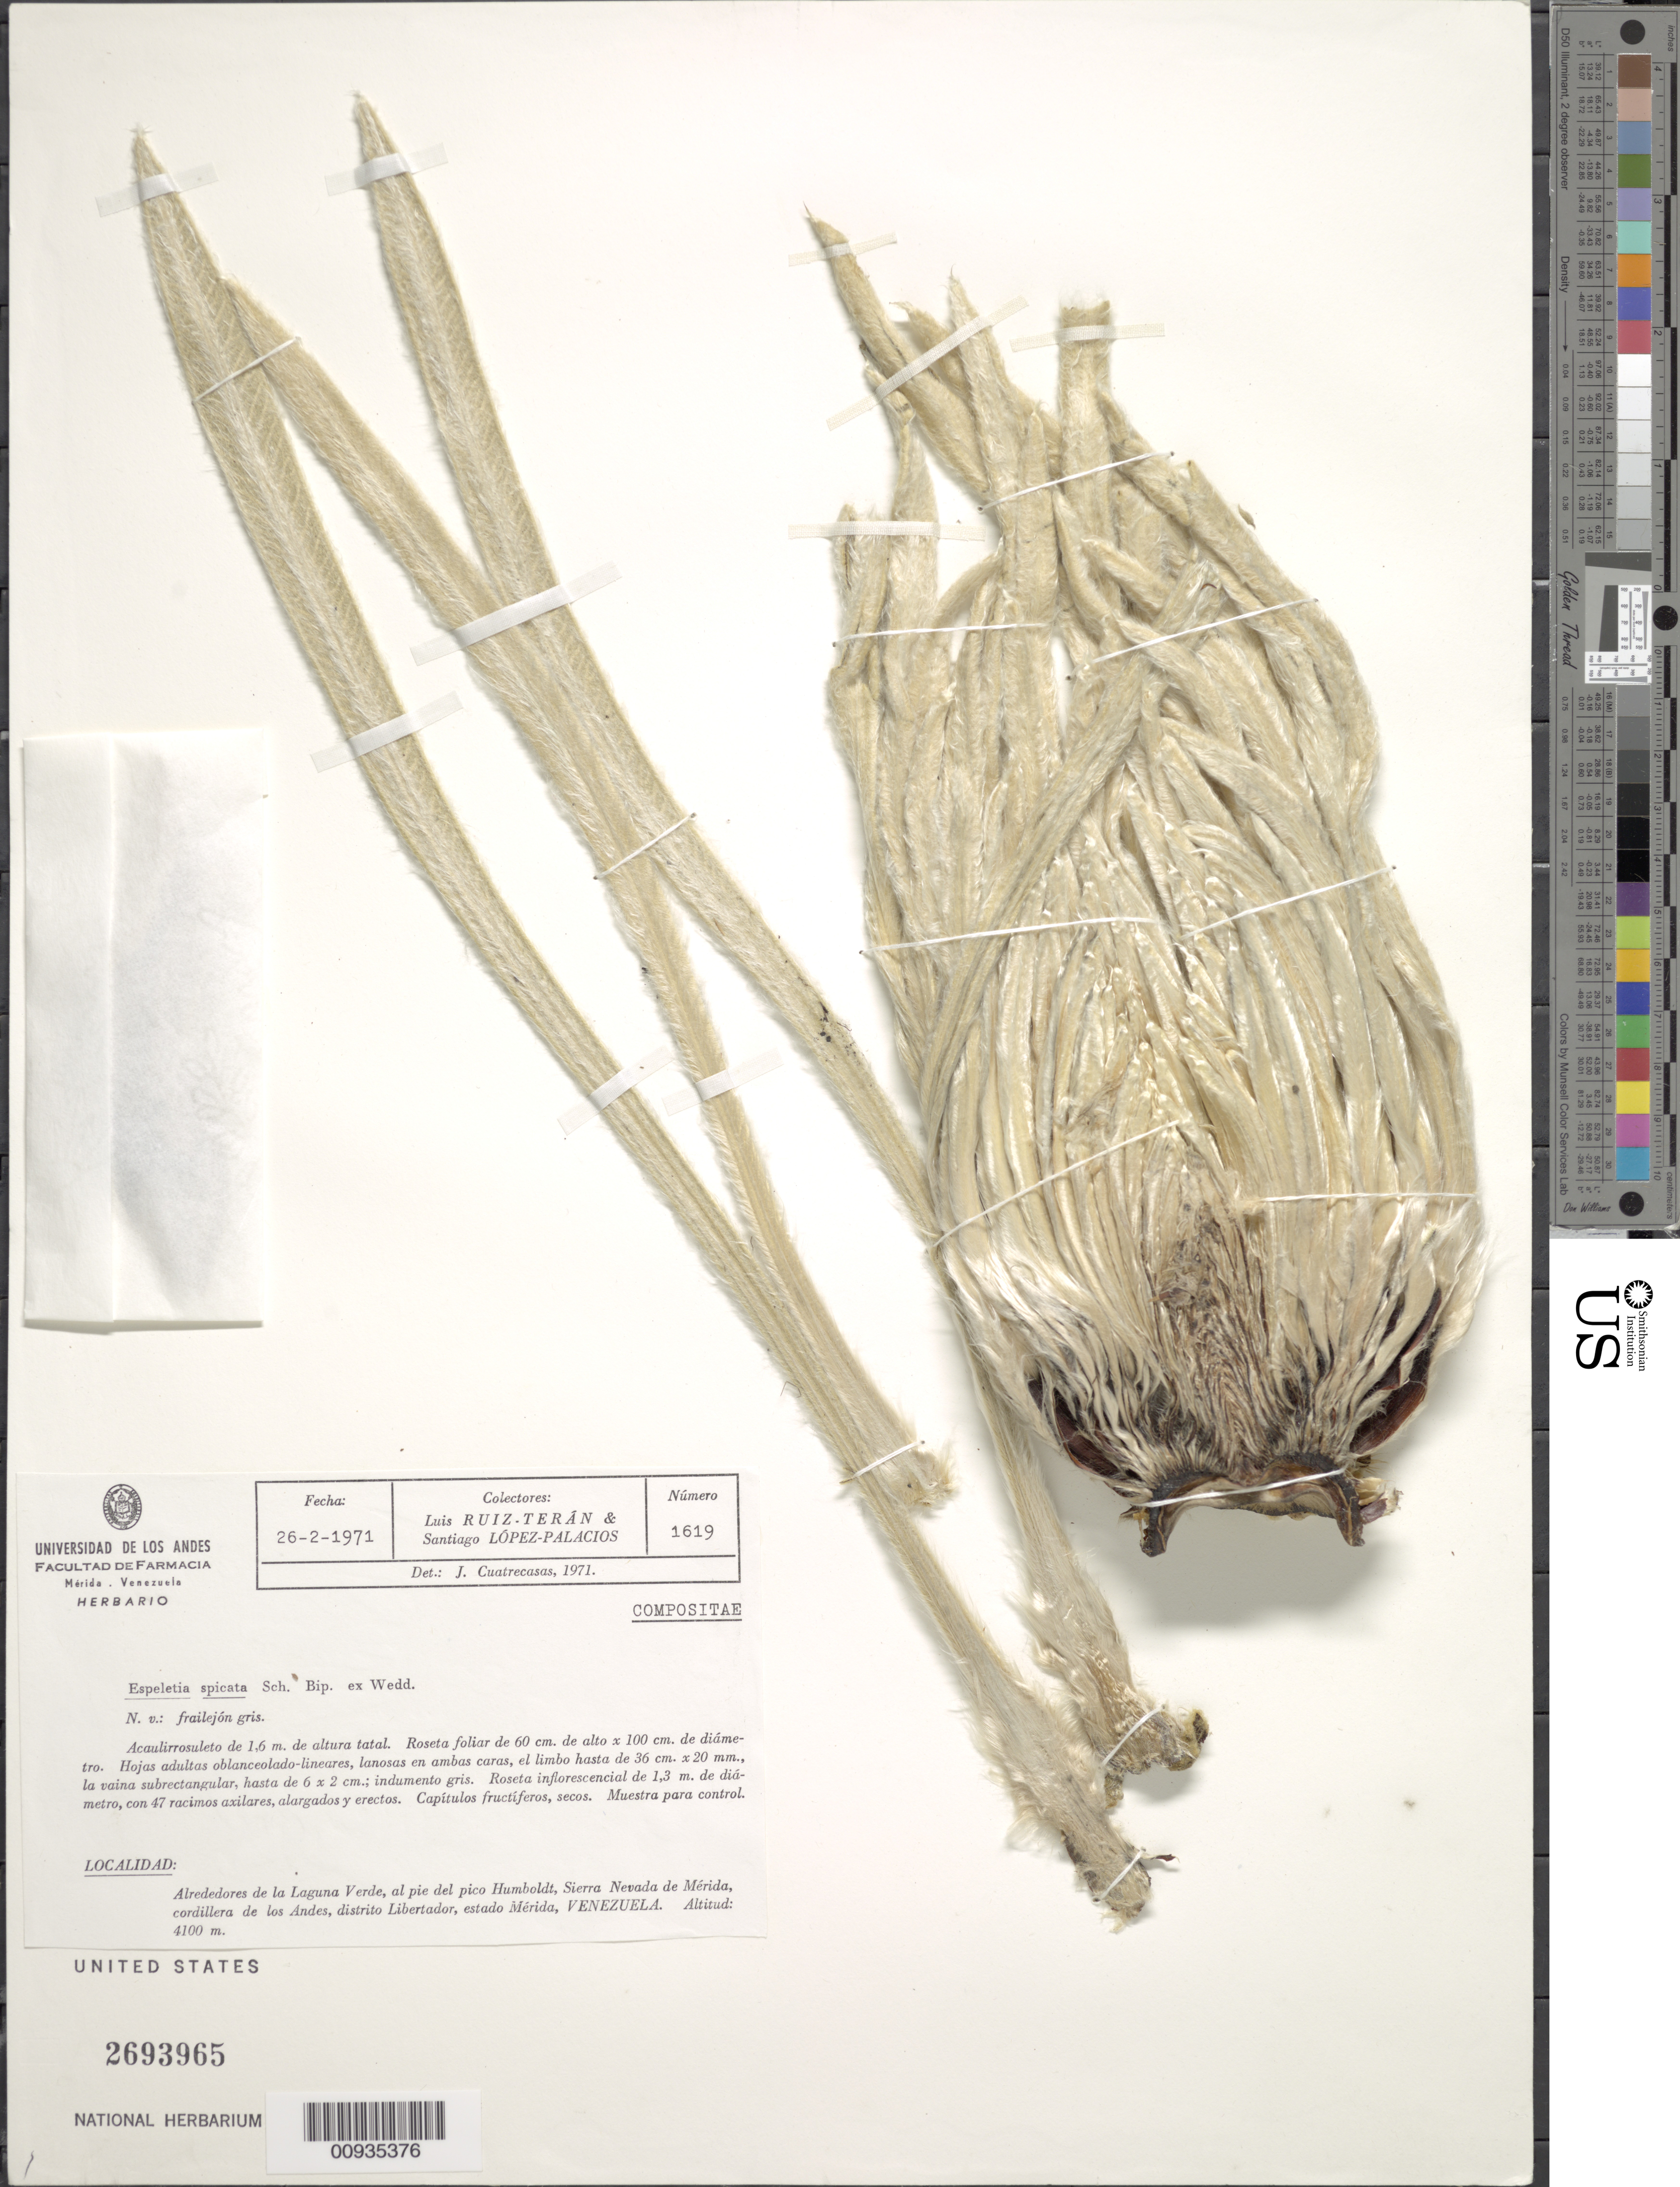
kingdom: Plantae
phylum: Tracheophyta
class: Magnoliopsida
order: Asterales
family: Asteraceae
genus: Coespeletia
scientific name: Coespeletia spicata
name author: (Sch. Bip. ex Wedd.) Cuatrec.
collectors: L. Teran & S. López-Palacios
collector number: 1619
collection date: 1971-02-26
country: Venezuela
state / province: Mérida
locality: Alrededores de la Laguna Verde, al pie del pico Humboldt, Sierra Nevada de Merida, coridllera de los Andes, distrito Libertador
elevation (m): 4100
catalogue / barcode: US 2693965